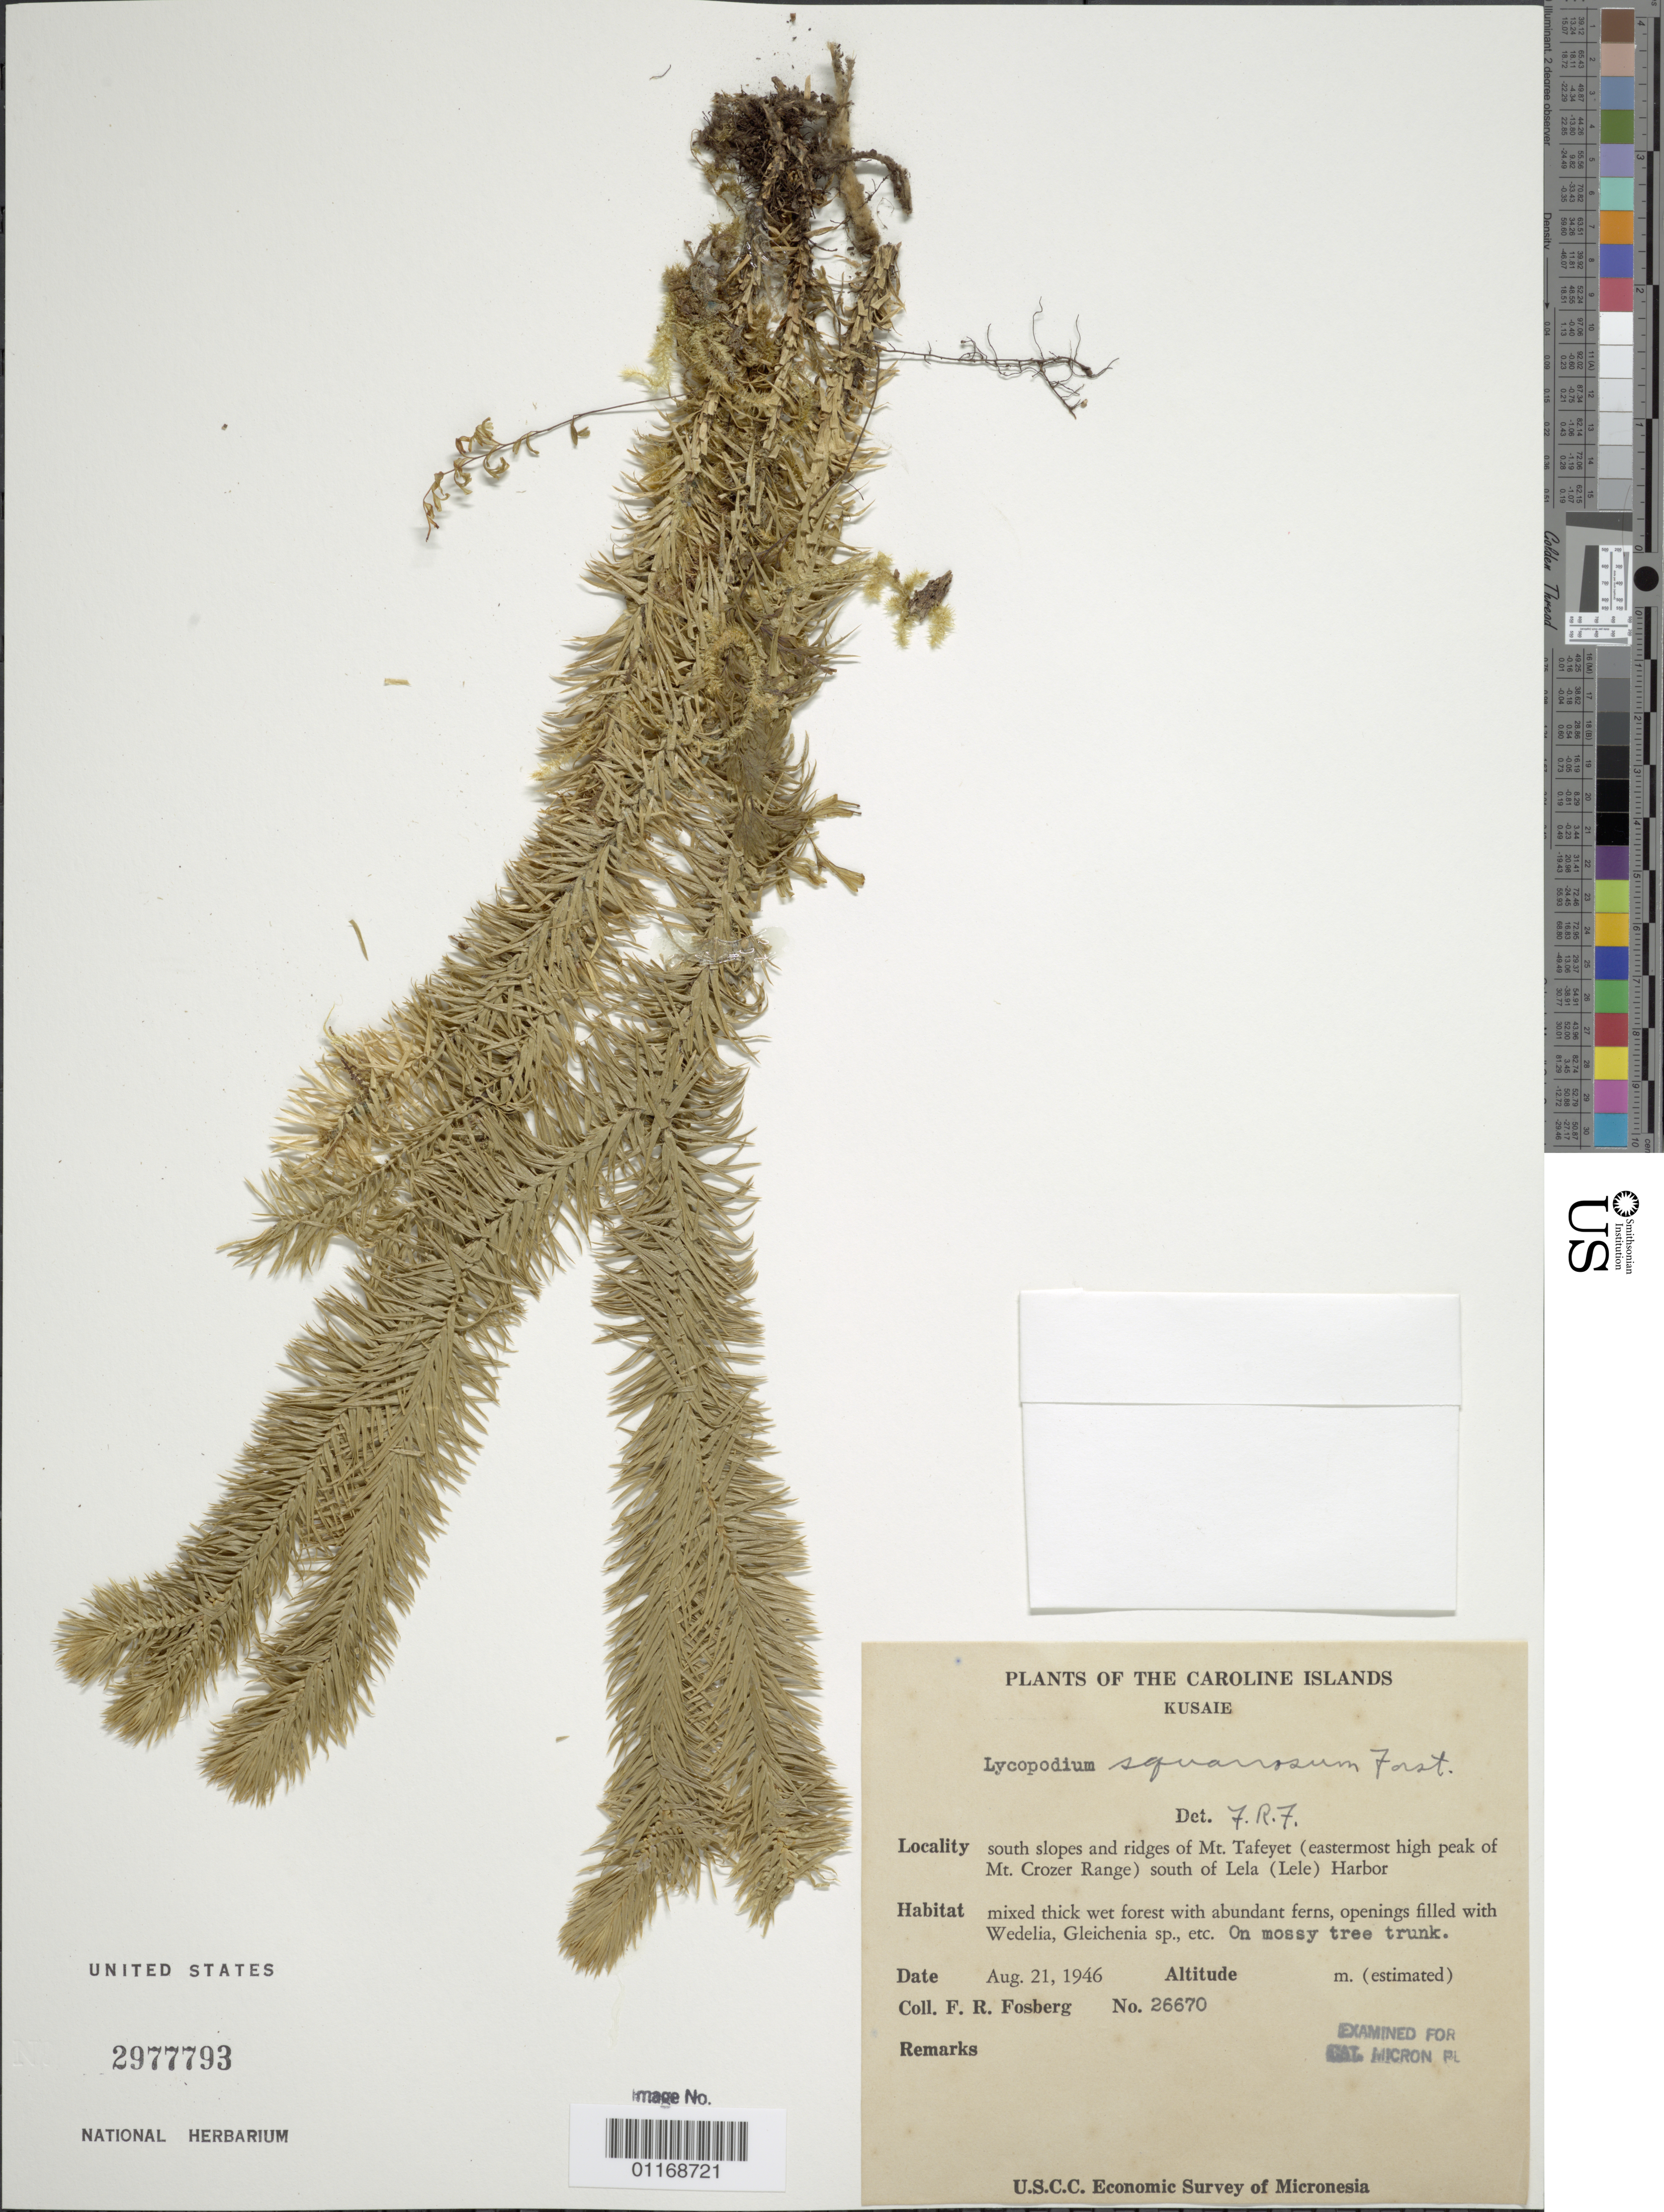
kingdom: Plantae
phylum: Tracheophyta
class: Lycopodiopsida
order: Lycopodiales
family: Lycopodiaceae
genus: Phlegmariurus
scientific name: Phlegmariurus squarrosus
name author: (G. Forst.) Á. Löve & D. Löve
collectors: F. R. Fosberg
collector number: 26670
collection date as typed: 21 Aug 1946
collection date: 1946-08-21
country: Micronesia, Federated States of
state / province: Kosrae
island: Kosrae [Kusaie]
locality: Kusaie,South slopes and ridges of Mt. Tafeyet, S of lela harbor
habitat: Mixed thick wet forest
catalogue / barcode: US 2977793